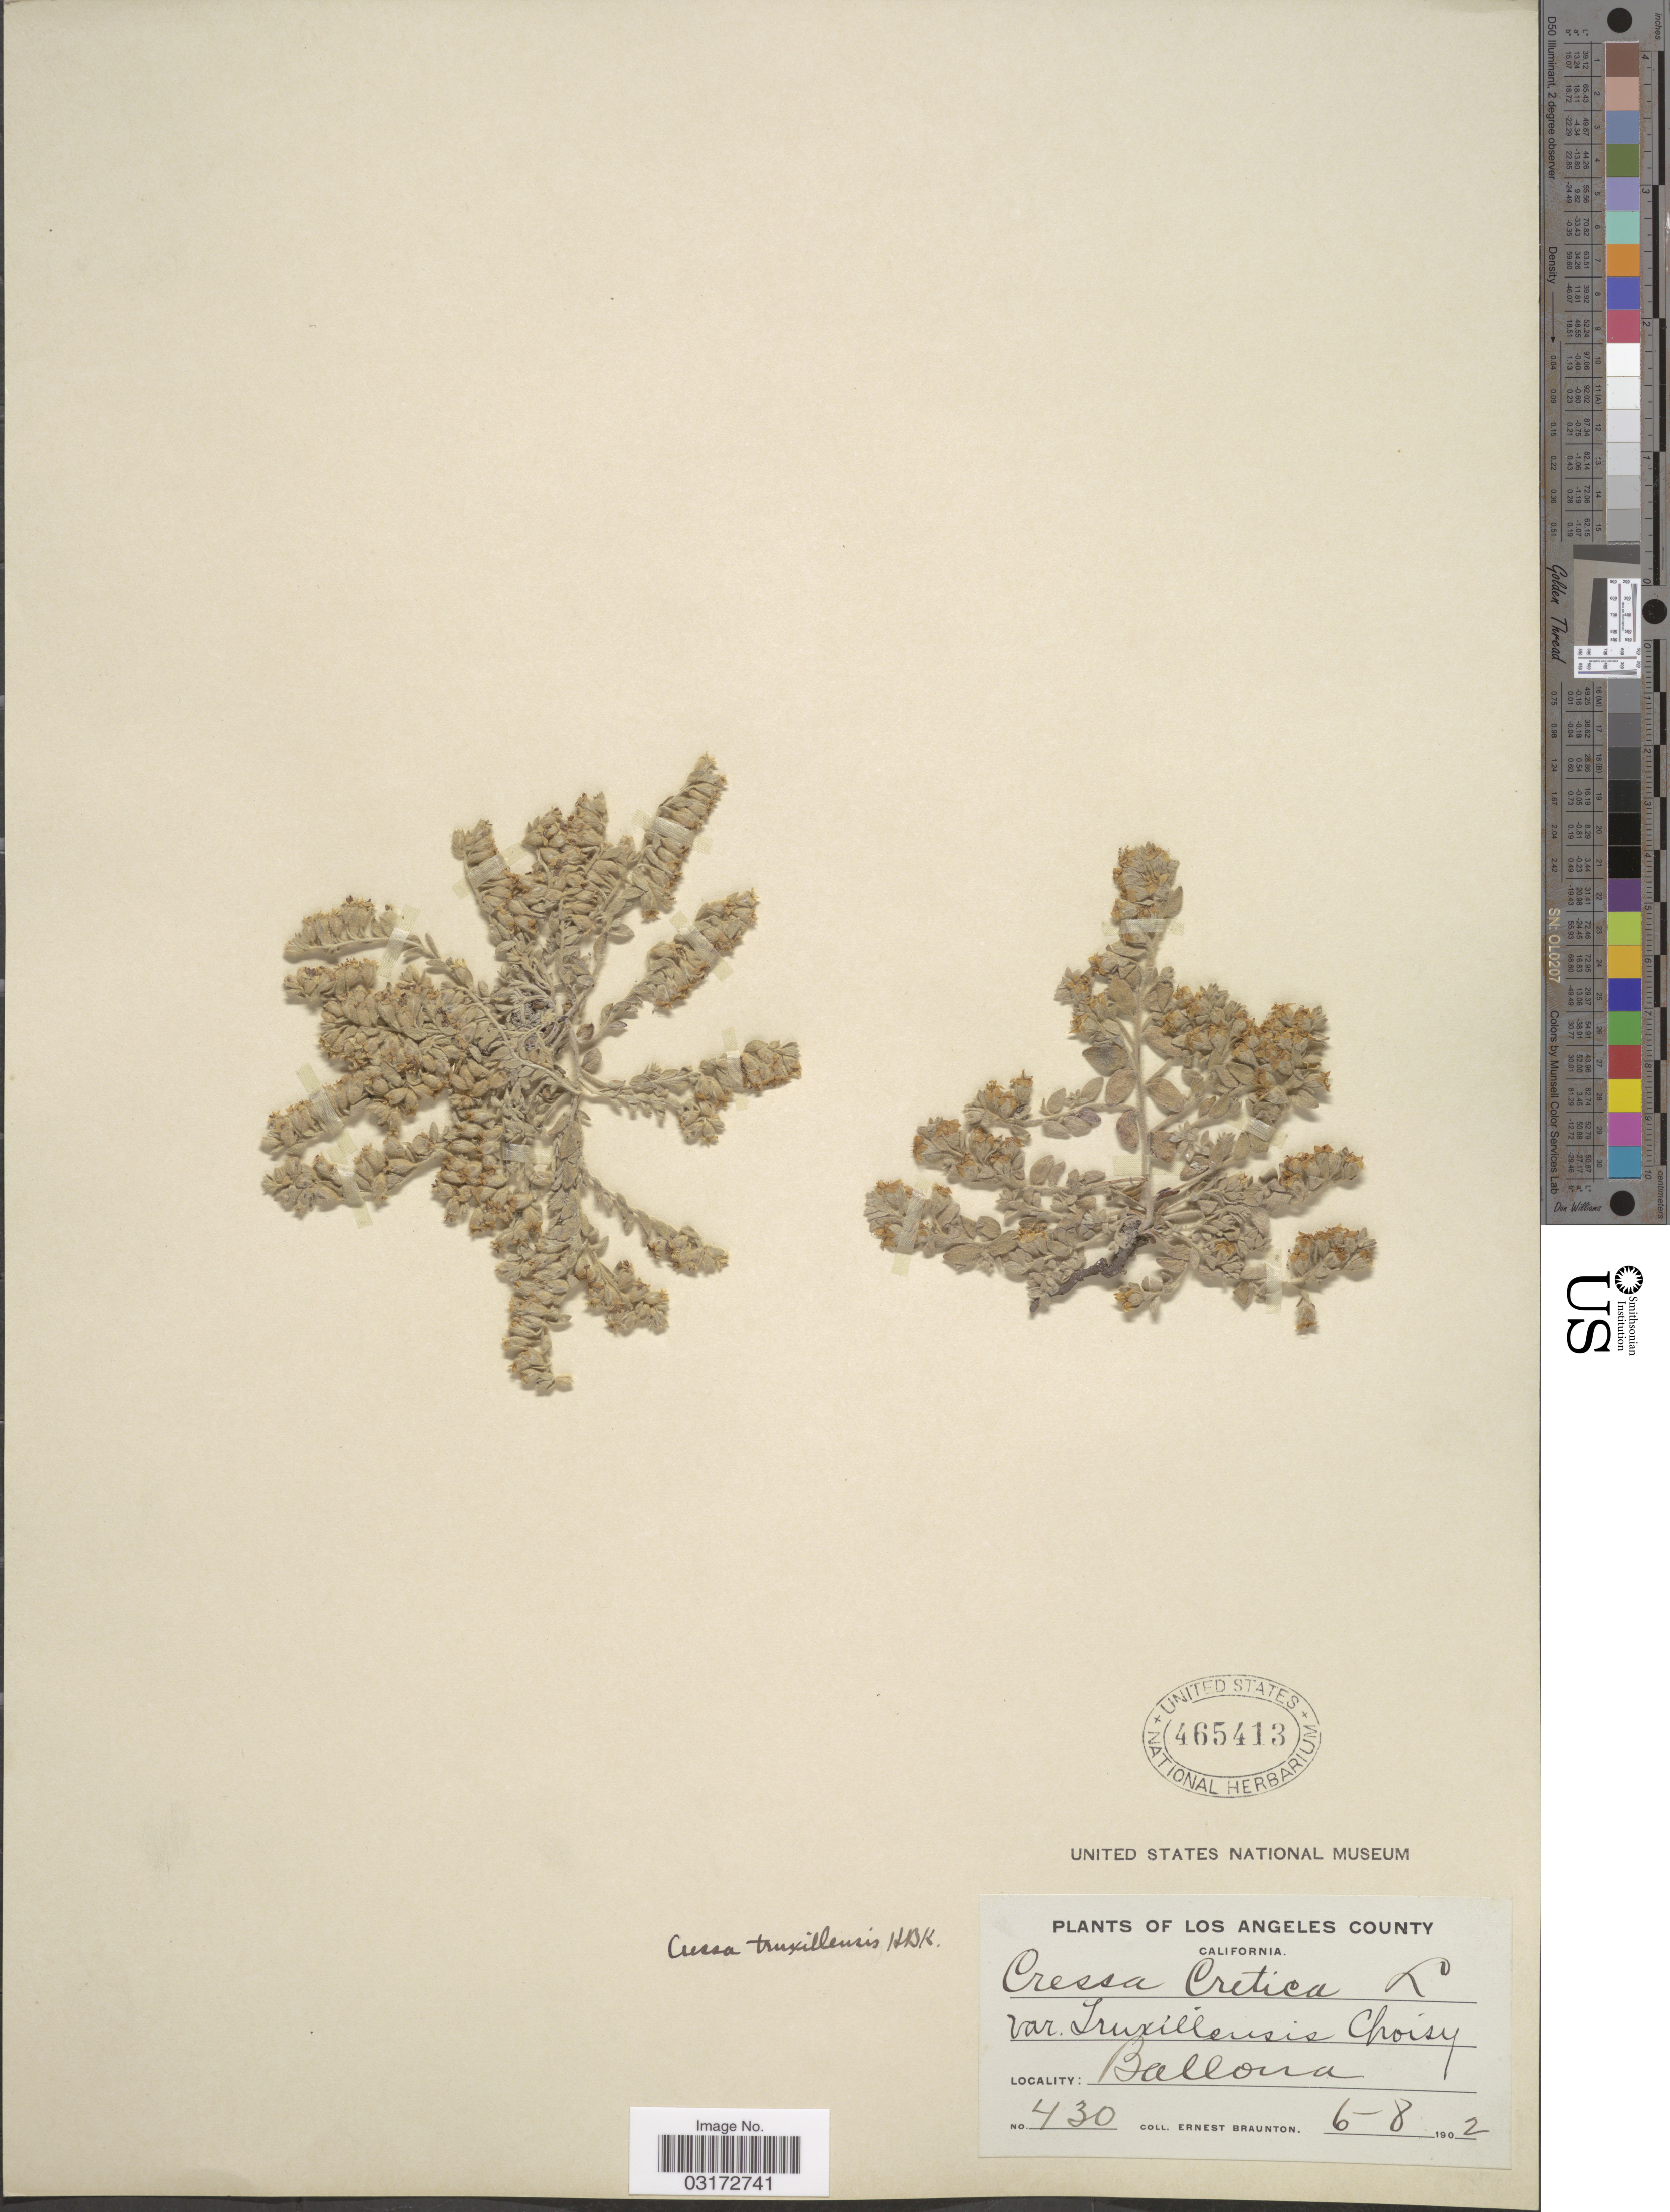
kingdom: Plantae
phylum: Tracheophyta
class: Magnoliopsida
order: Solanales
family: Convolvulaceae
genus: Cressa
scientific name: Cressa truxillensis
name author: Kunth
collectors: E. Braunton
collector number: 430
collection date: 1902-06-08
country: United States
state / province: California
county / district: Los Angeles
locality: Los Angeles County. Ballona.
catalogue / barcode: US 465413